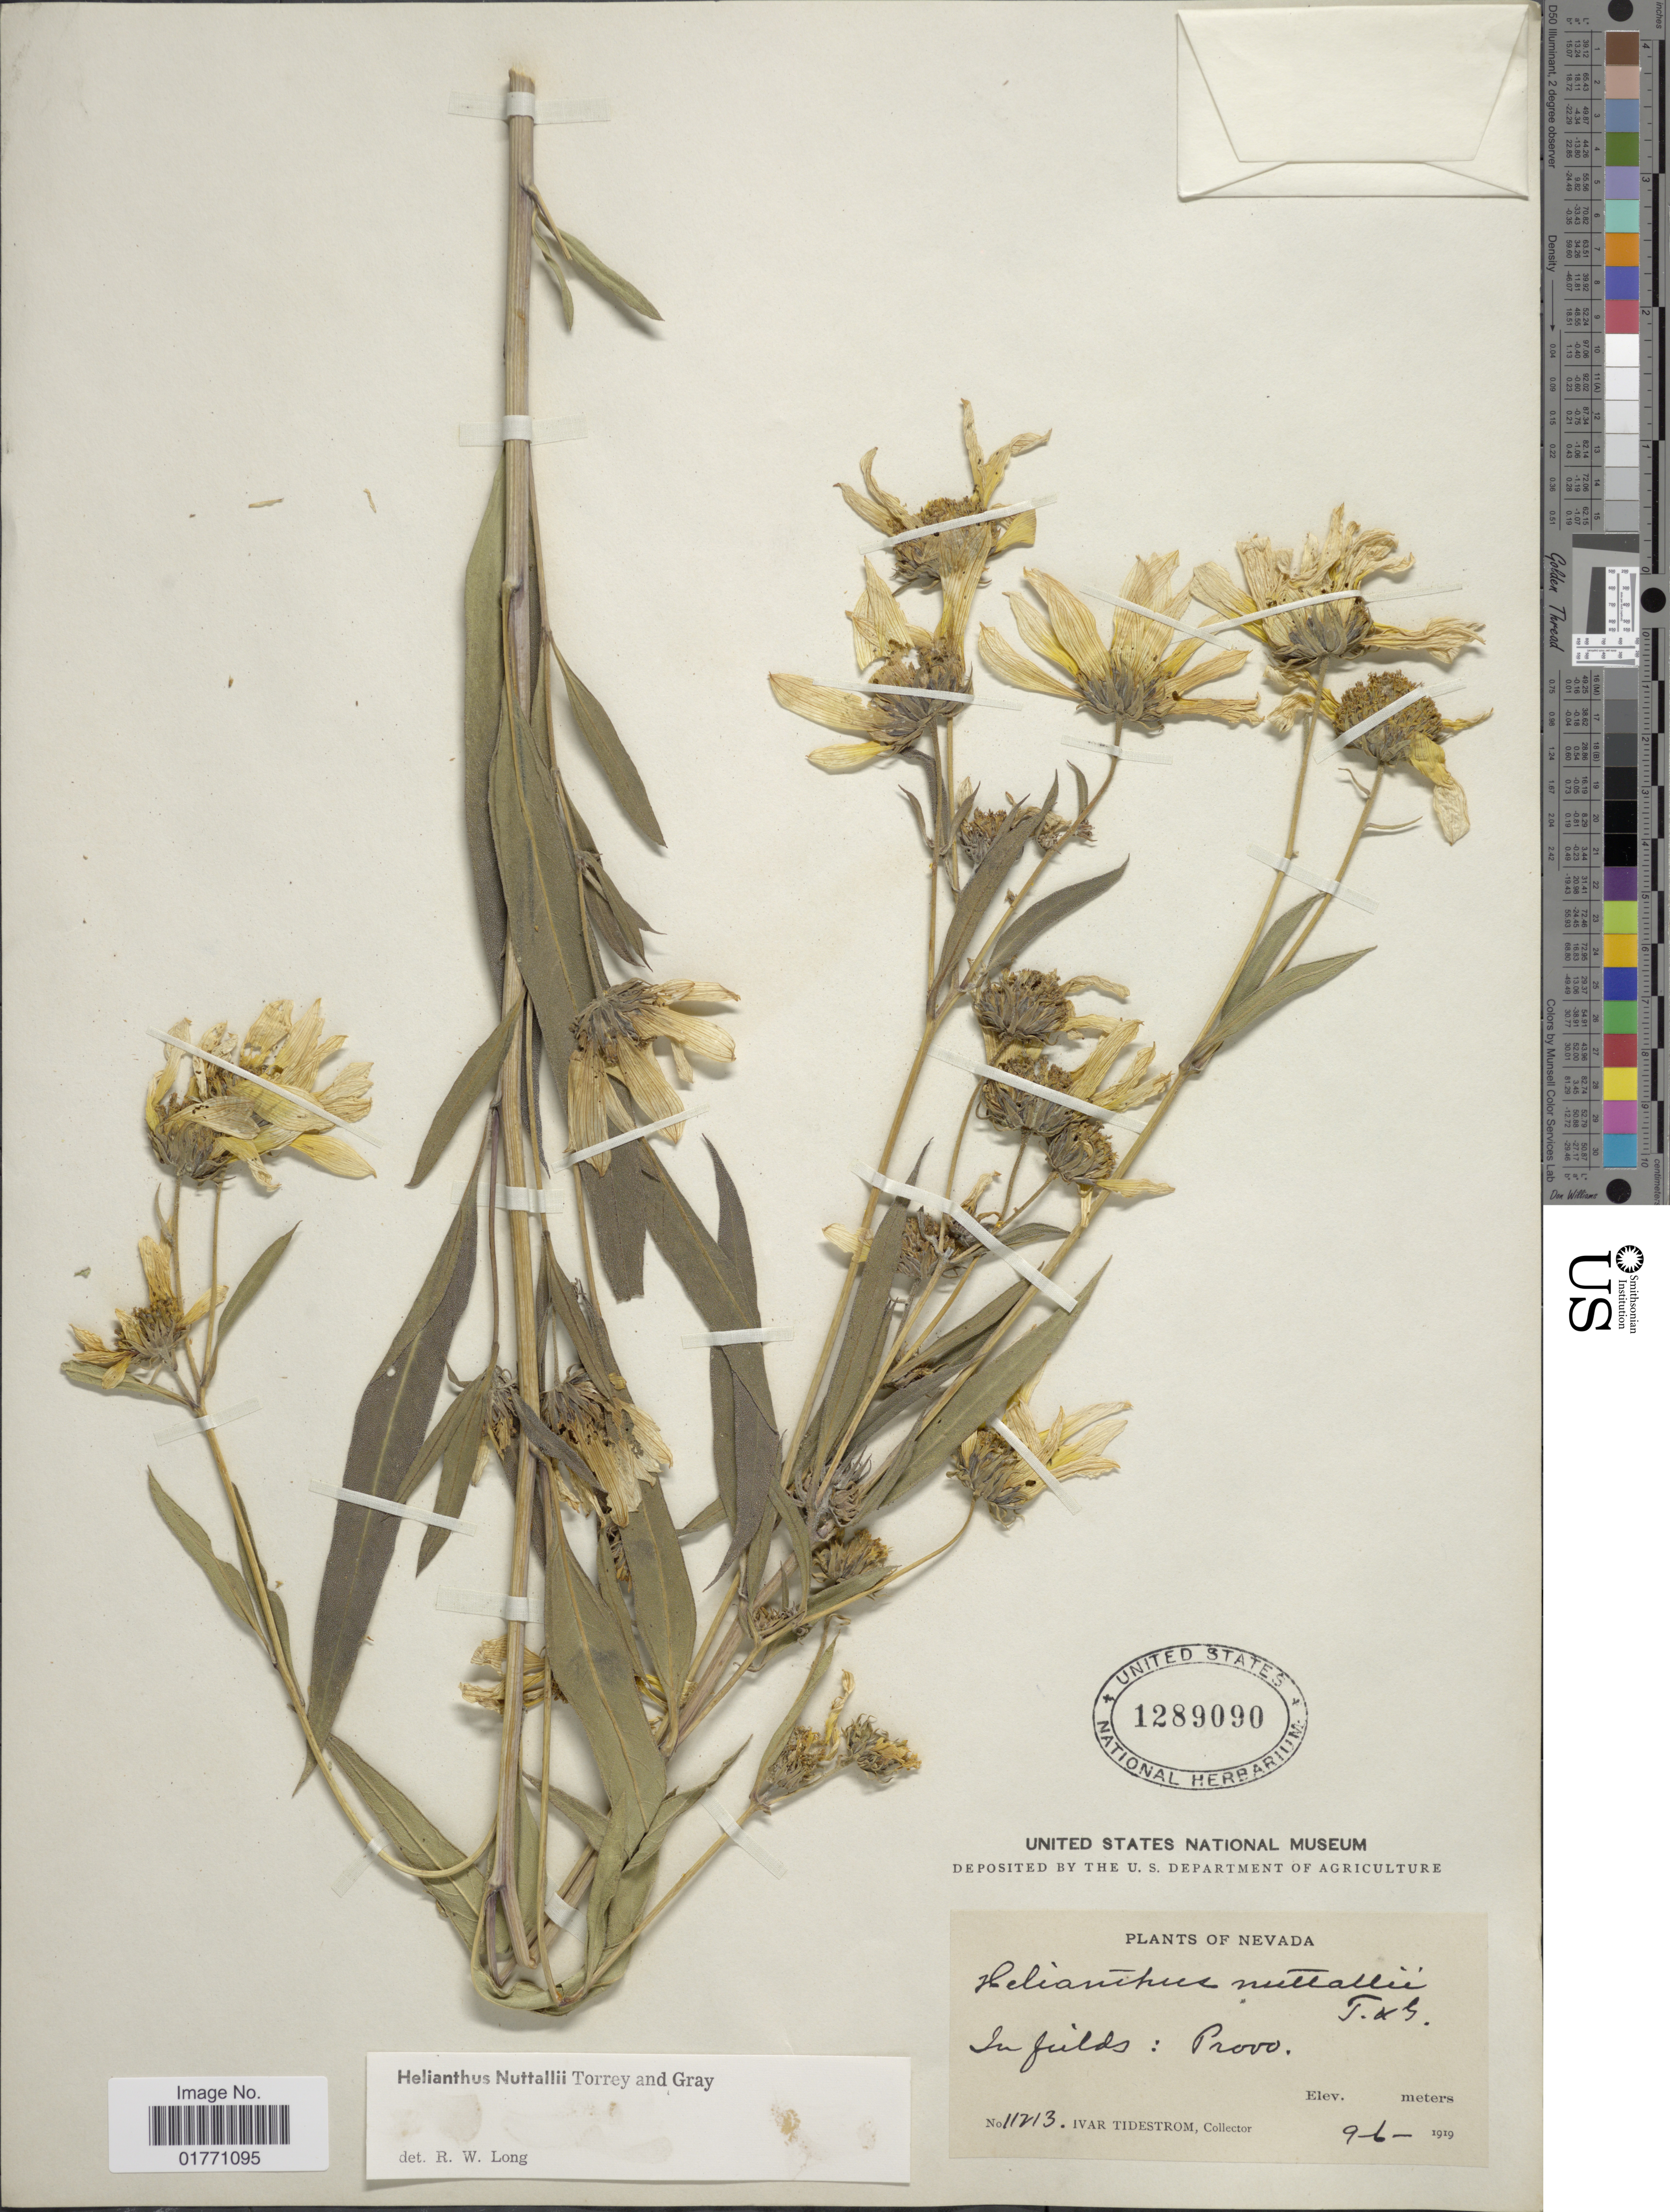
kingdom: Plantae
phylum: Tracheophyta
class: Magnoliopsida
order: Asterales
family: Asteraceae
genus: Helianthus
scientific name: Helianthus nuttallii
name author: Torr. & A. Gray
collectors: I. F. Tidestrom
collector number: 11213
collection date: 1919-09-06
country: United States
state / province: Nevada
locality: In fields: Provo.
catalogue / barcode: US 1289090